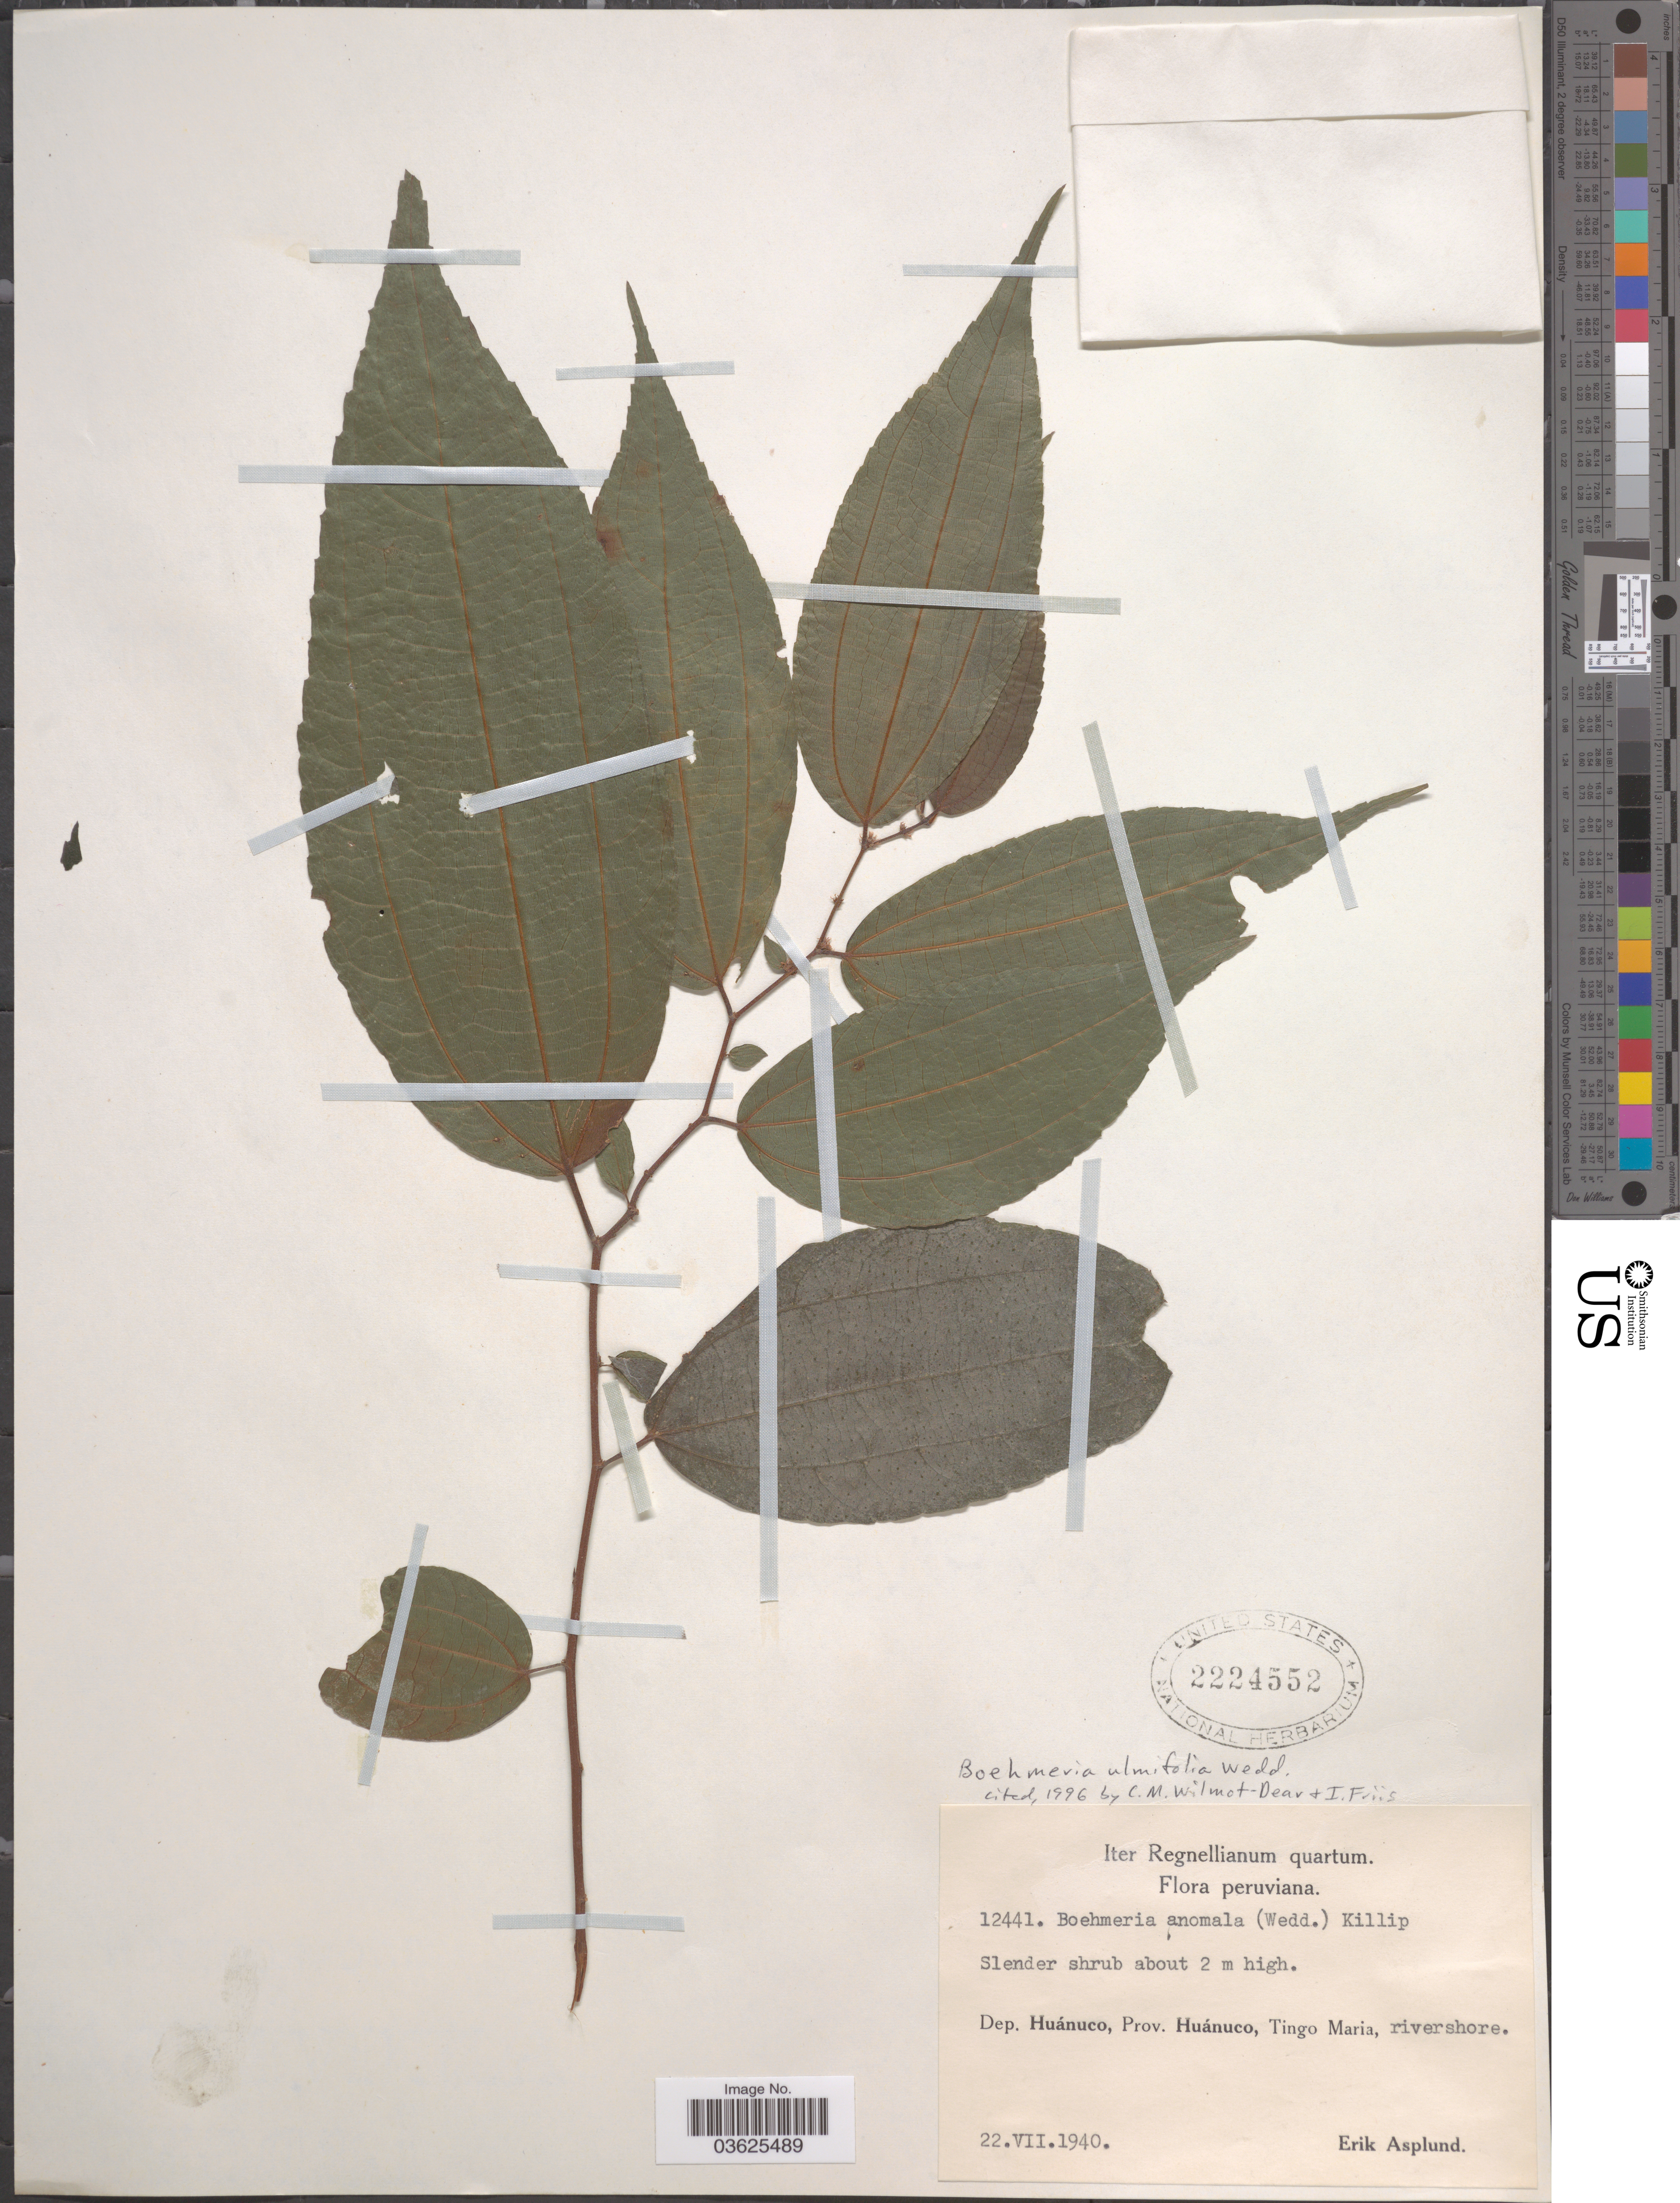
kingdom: Plantae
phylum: Tracheophyta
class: Magnoliopsida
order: Rosales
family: Urticaceae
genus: Boehmeria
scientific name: Boehmeria ulmifolia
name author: Wedd.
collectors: E. Asplund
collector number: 12441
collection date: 1940-07-22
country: Peru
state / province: Huánuco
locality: Dep. Huánuco, Prov. Huánuco, Tingo Maria.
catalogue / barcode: US 2224552